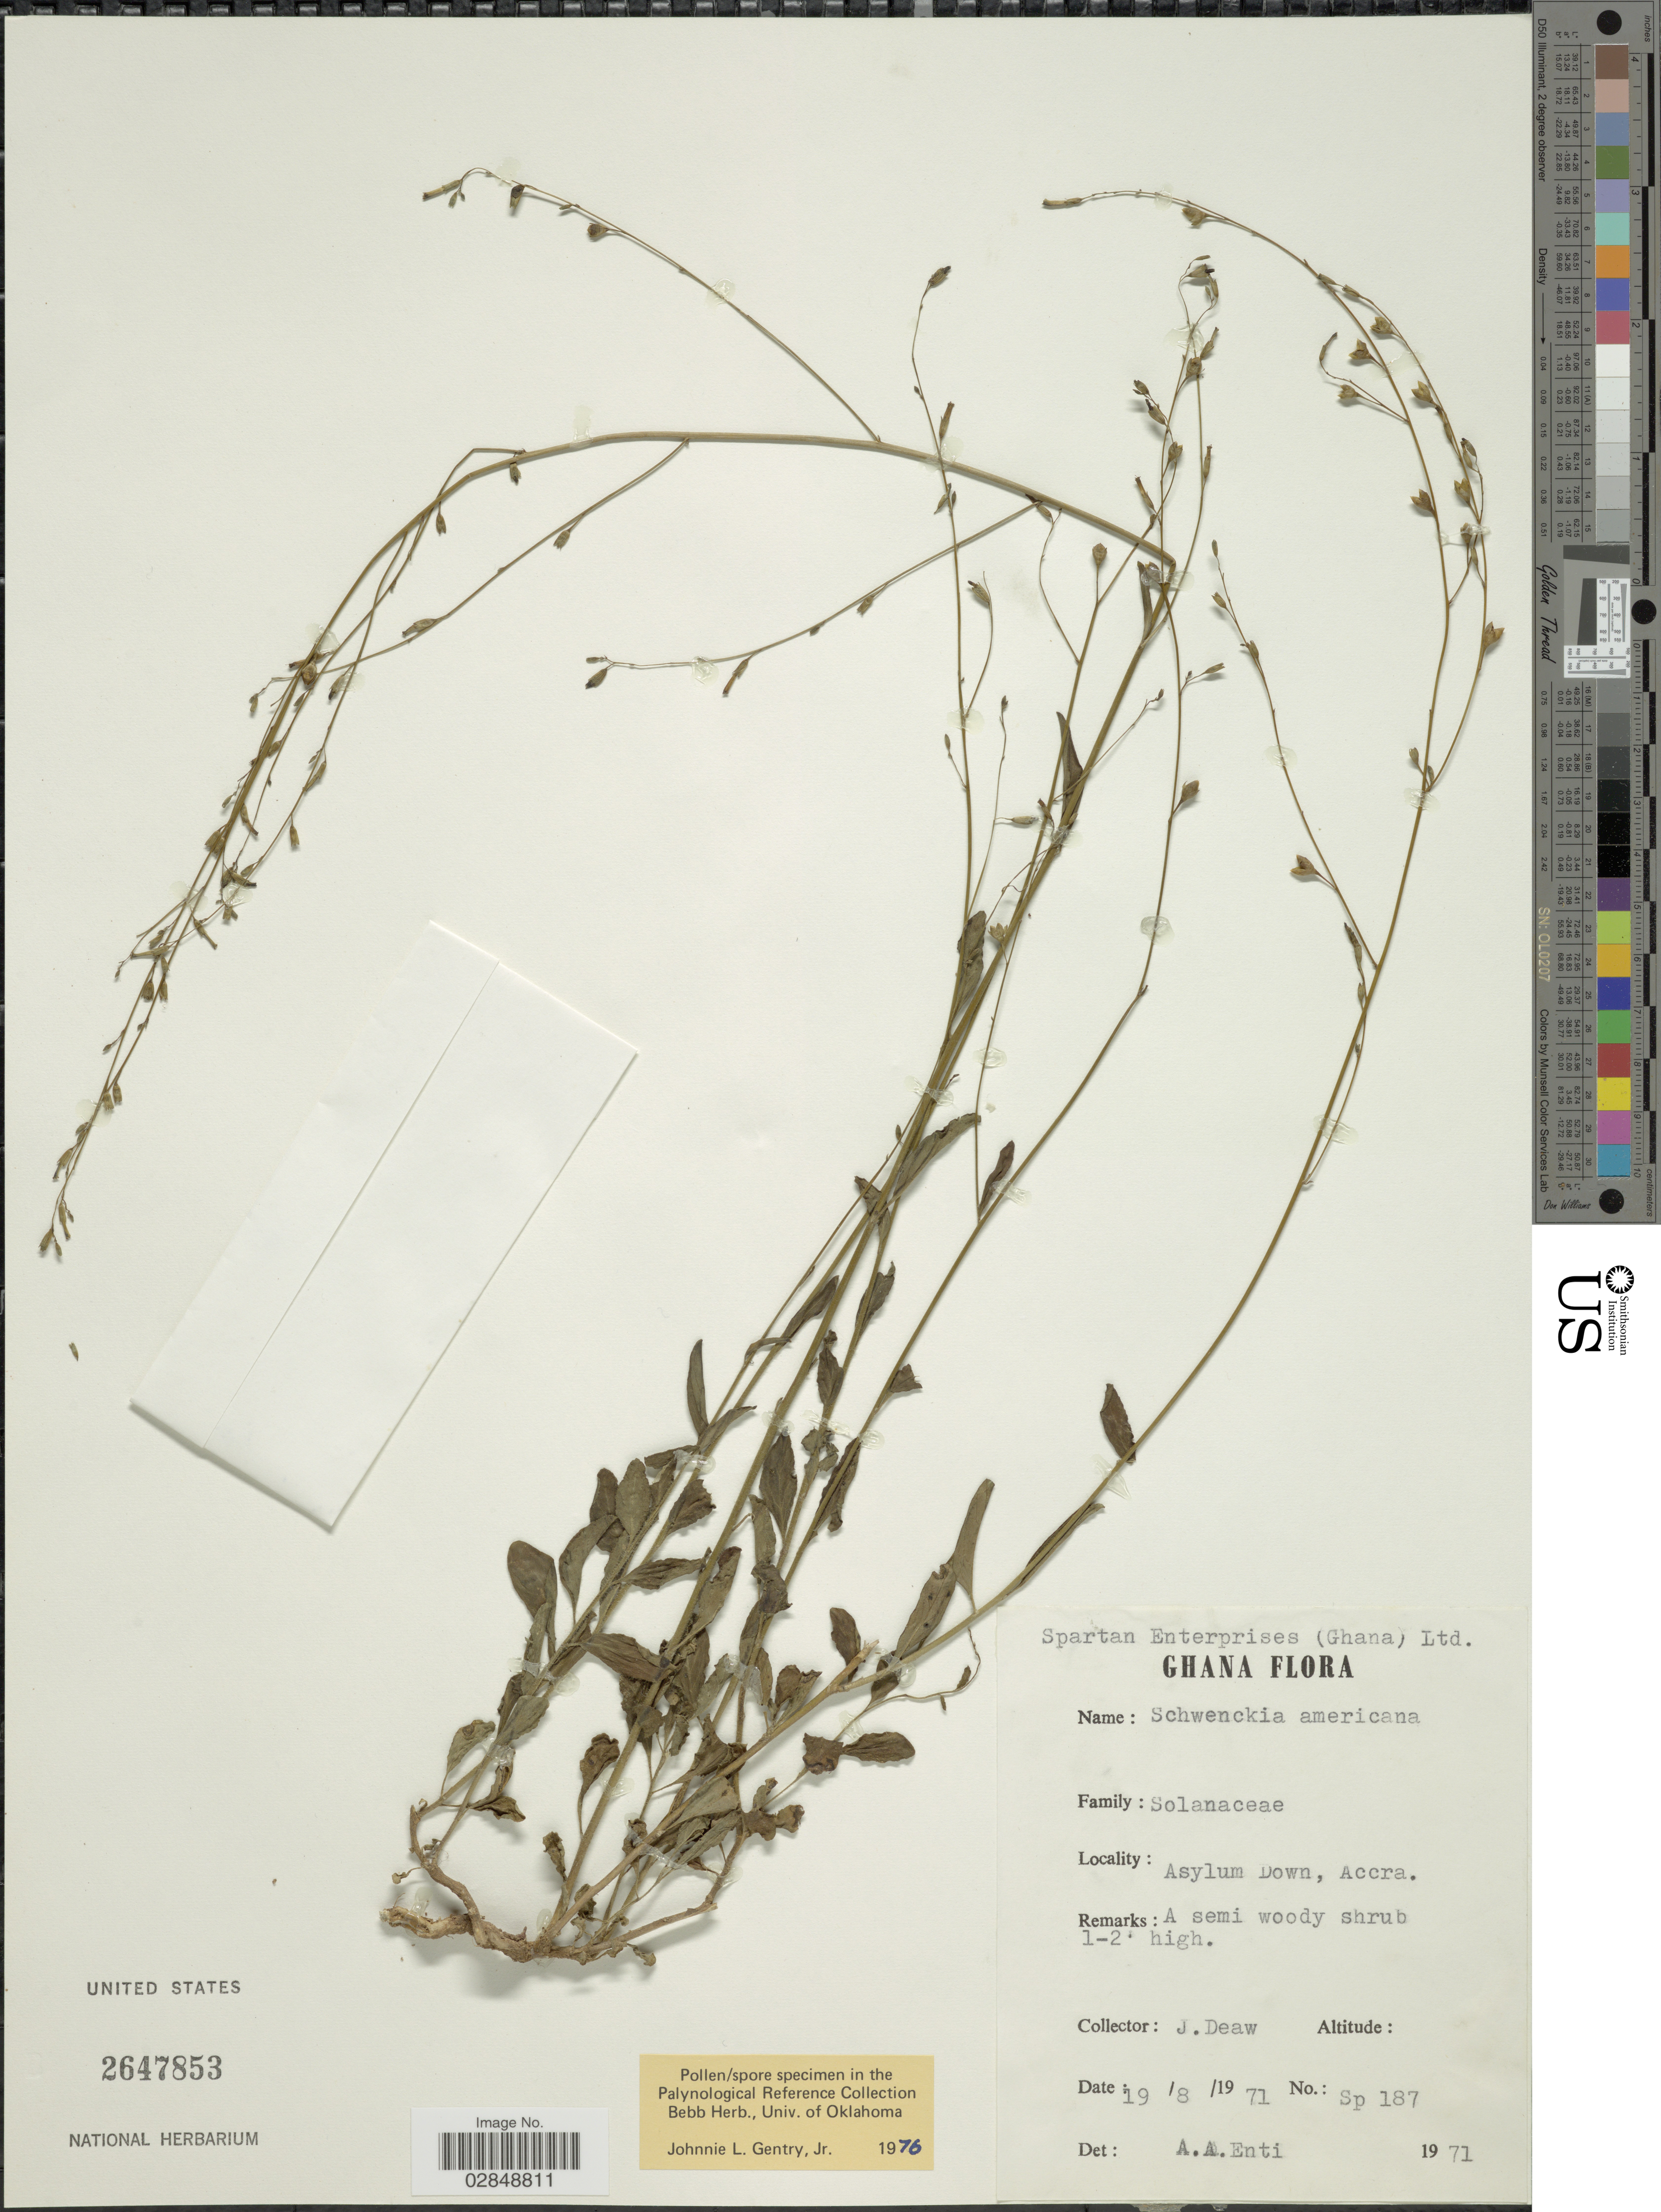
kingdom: Plantae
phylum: Tracheophyta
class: Magnoliopsida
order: Solanales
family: Solanaceae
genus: Schwenckia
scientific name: Schwenckia americana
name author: L.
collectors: J. Deaw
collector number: Sp187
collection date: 1971-08-19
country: Ghana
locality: Asylum Down, Accra.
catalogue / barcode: US 2647853